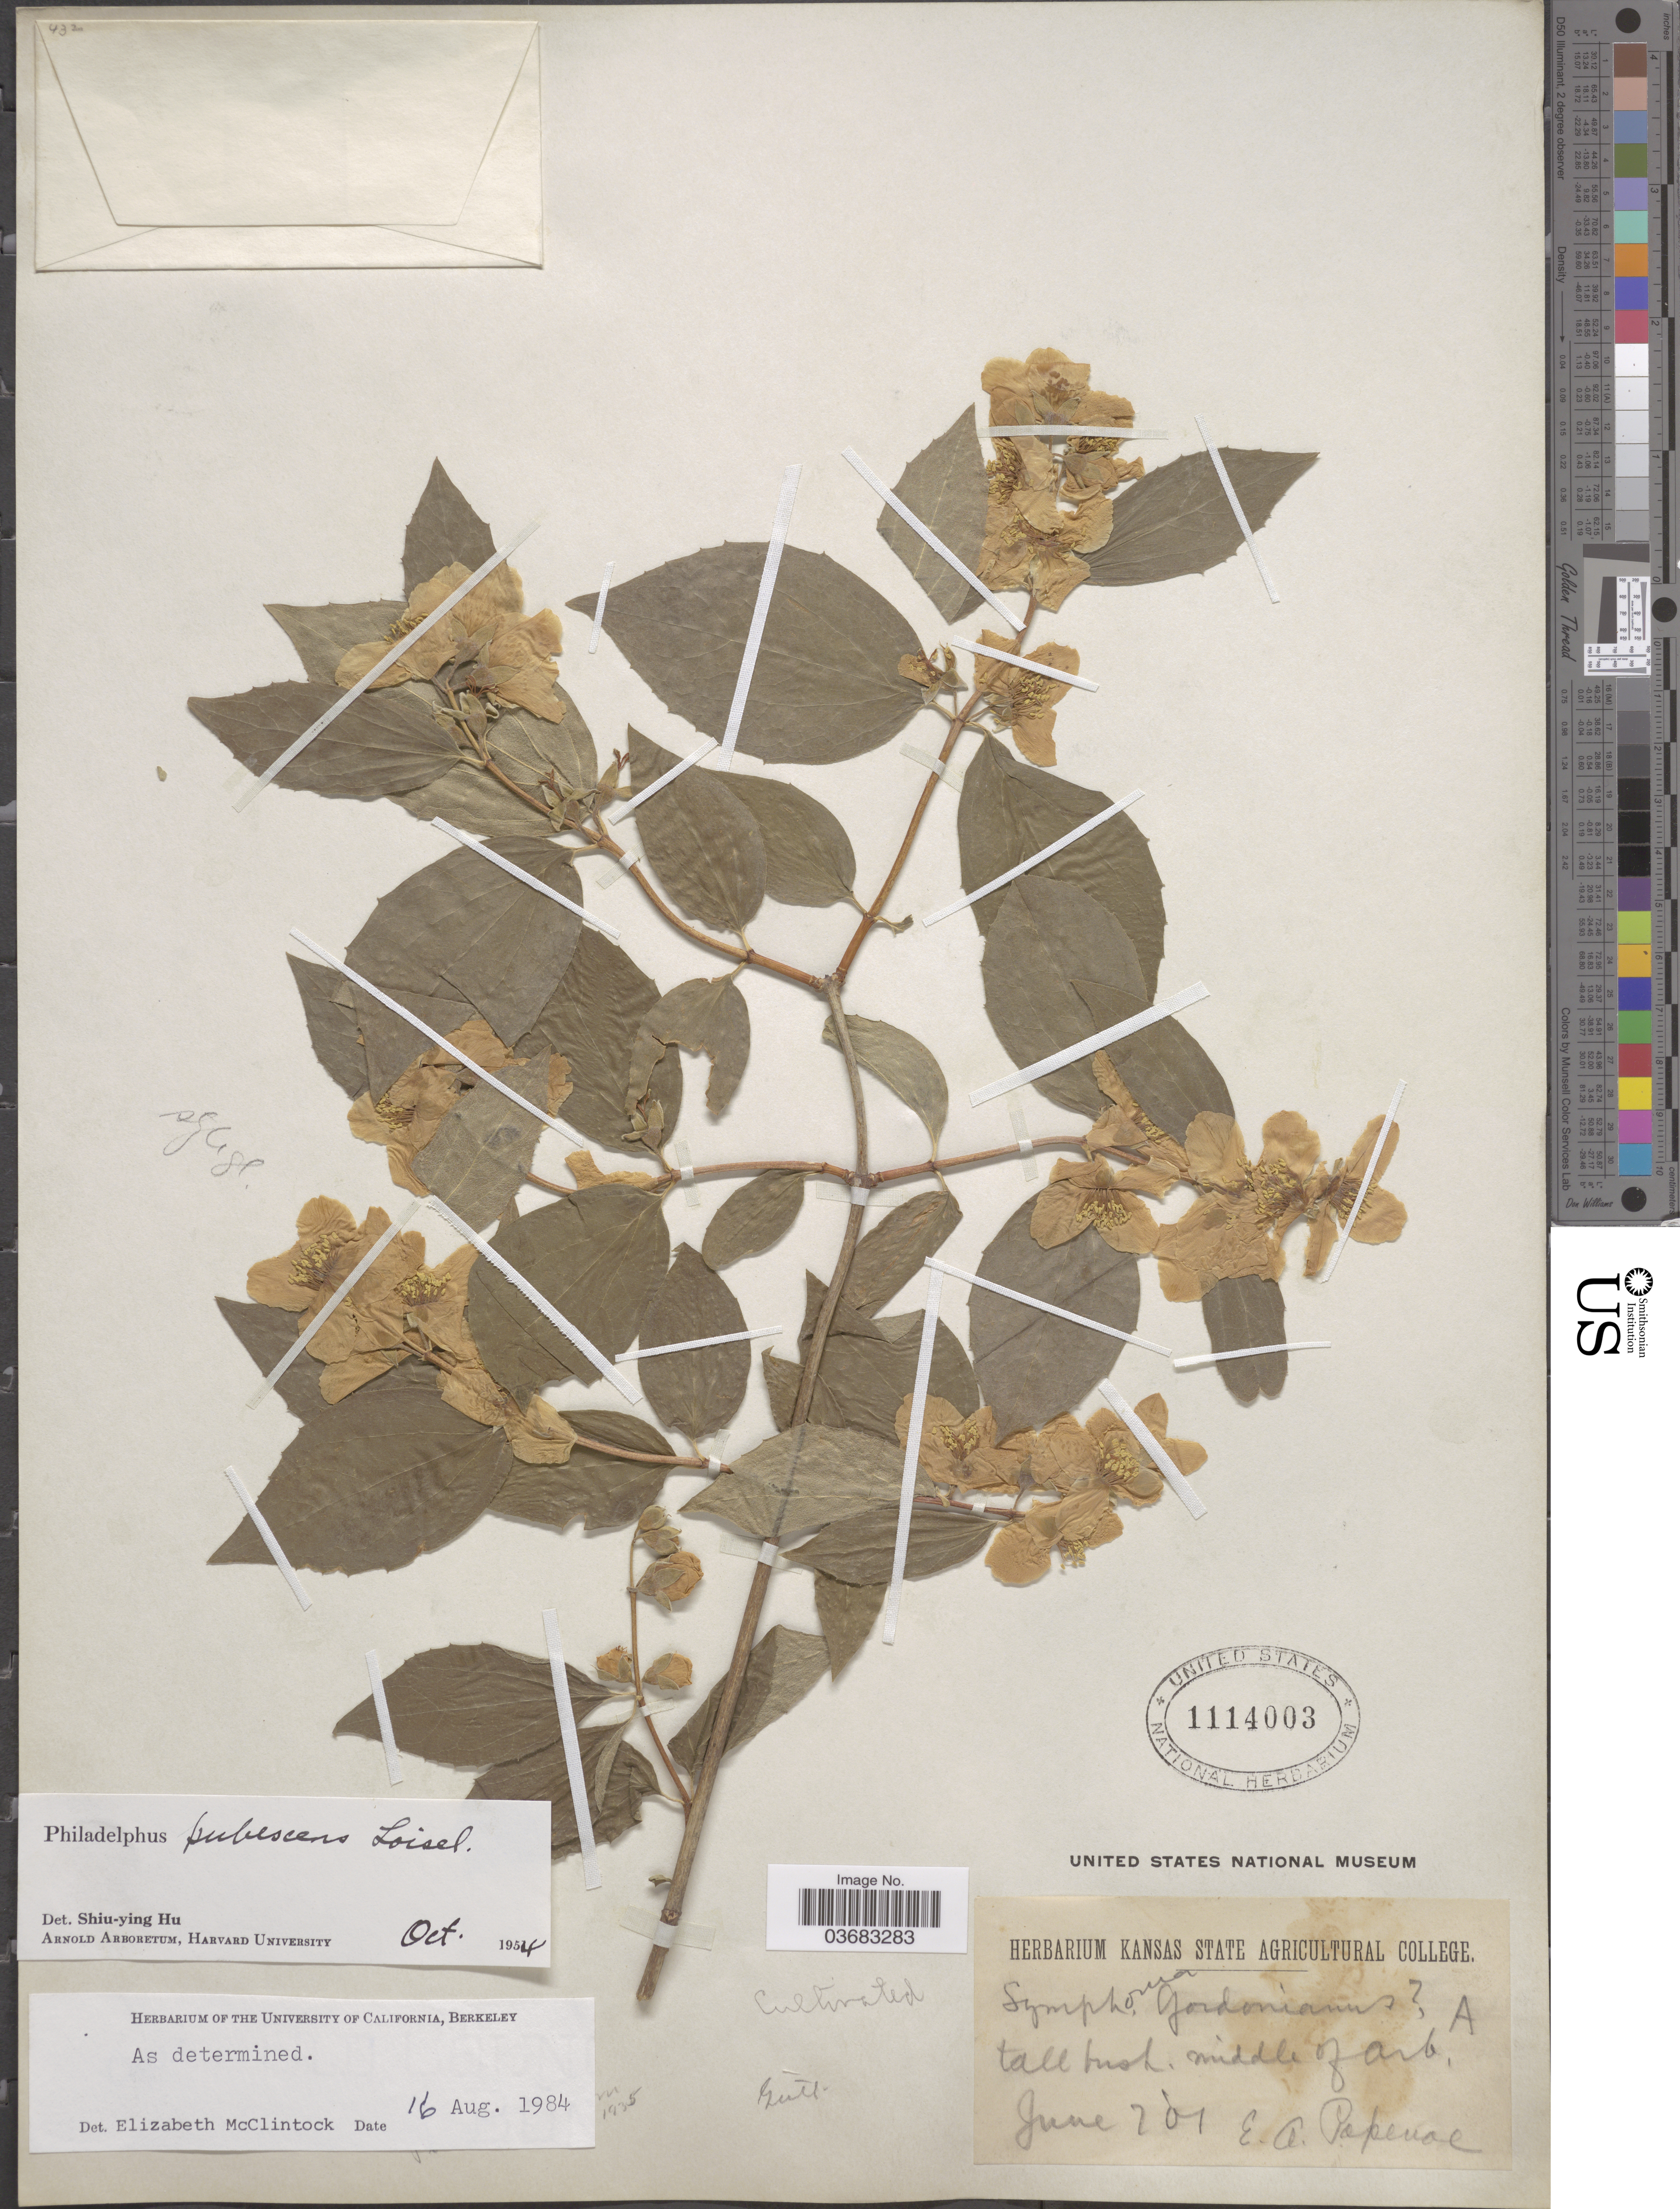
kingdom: Plantae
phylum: Tracheophyta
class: Magnoliopsida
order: Cornales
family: Hydrangeaceae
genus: Philadelphus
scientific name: Philadelphus pubescens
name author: Loisel.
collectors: E. A. Popenoe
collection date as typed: Transcribed d/m/y: 7/6/1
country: United States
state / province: Arkansas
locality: Middle of Ark.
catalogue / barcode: US 1114003